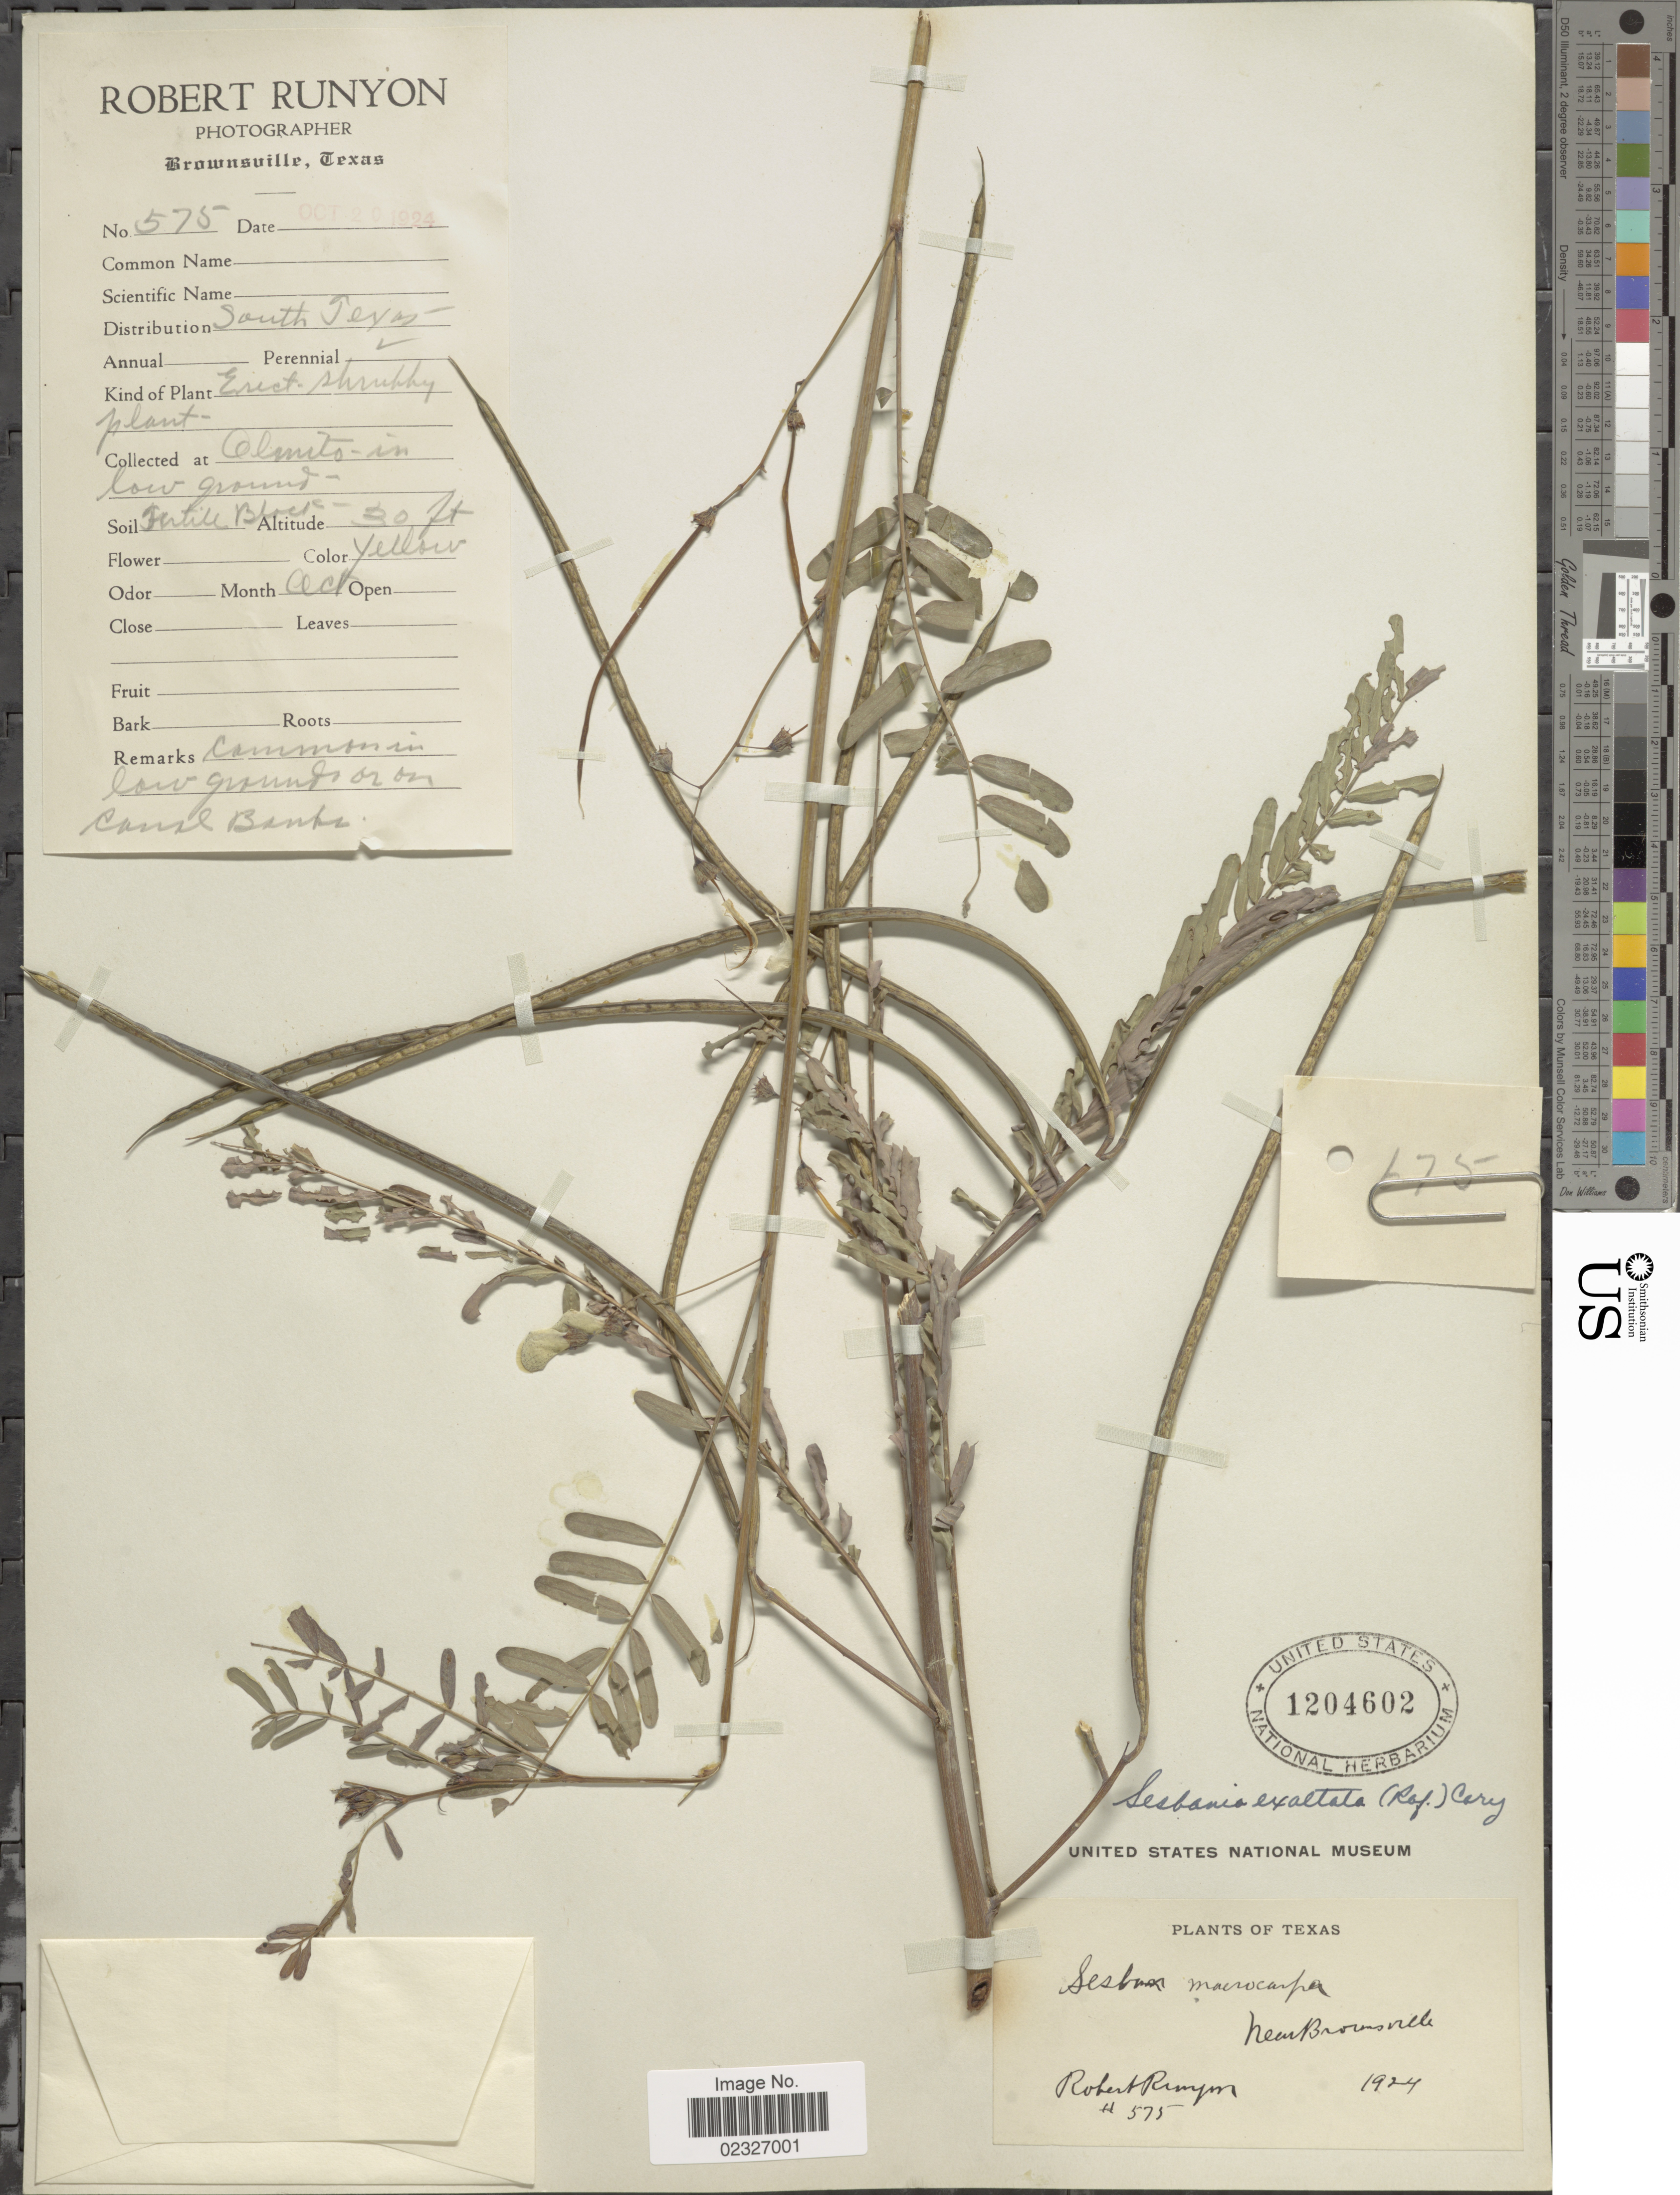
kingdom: Plantae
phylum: Tracheophyta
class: Magnoliopsida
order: Fabales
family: Fabaceae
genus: Sesbania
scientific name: Sesbania exaltata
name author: (Raf.) Cory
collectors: R. Runyon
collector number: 575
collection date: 1924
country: United States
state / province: Texas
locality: Near Brownsville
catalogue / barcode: US 1204602